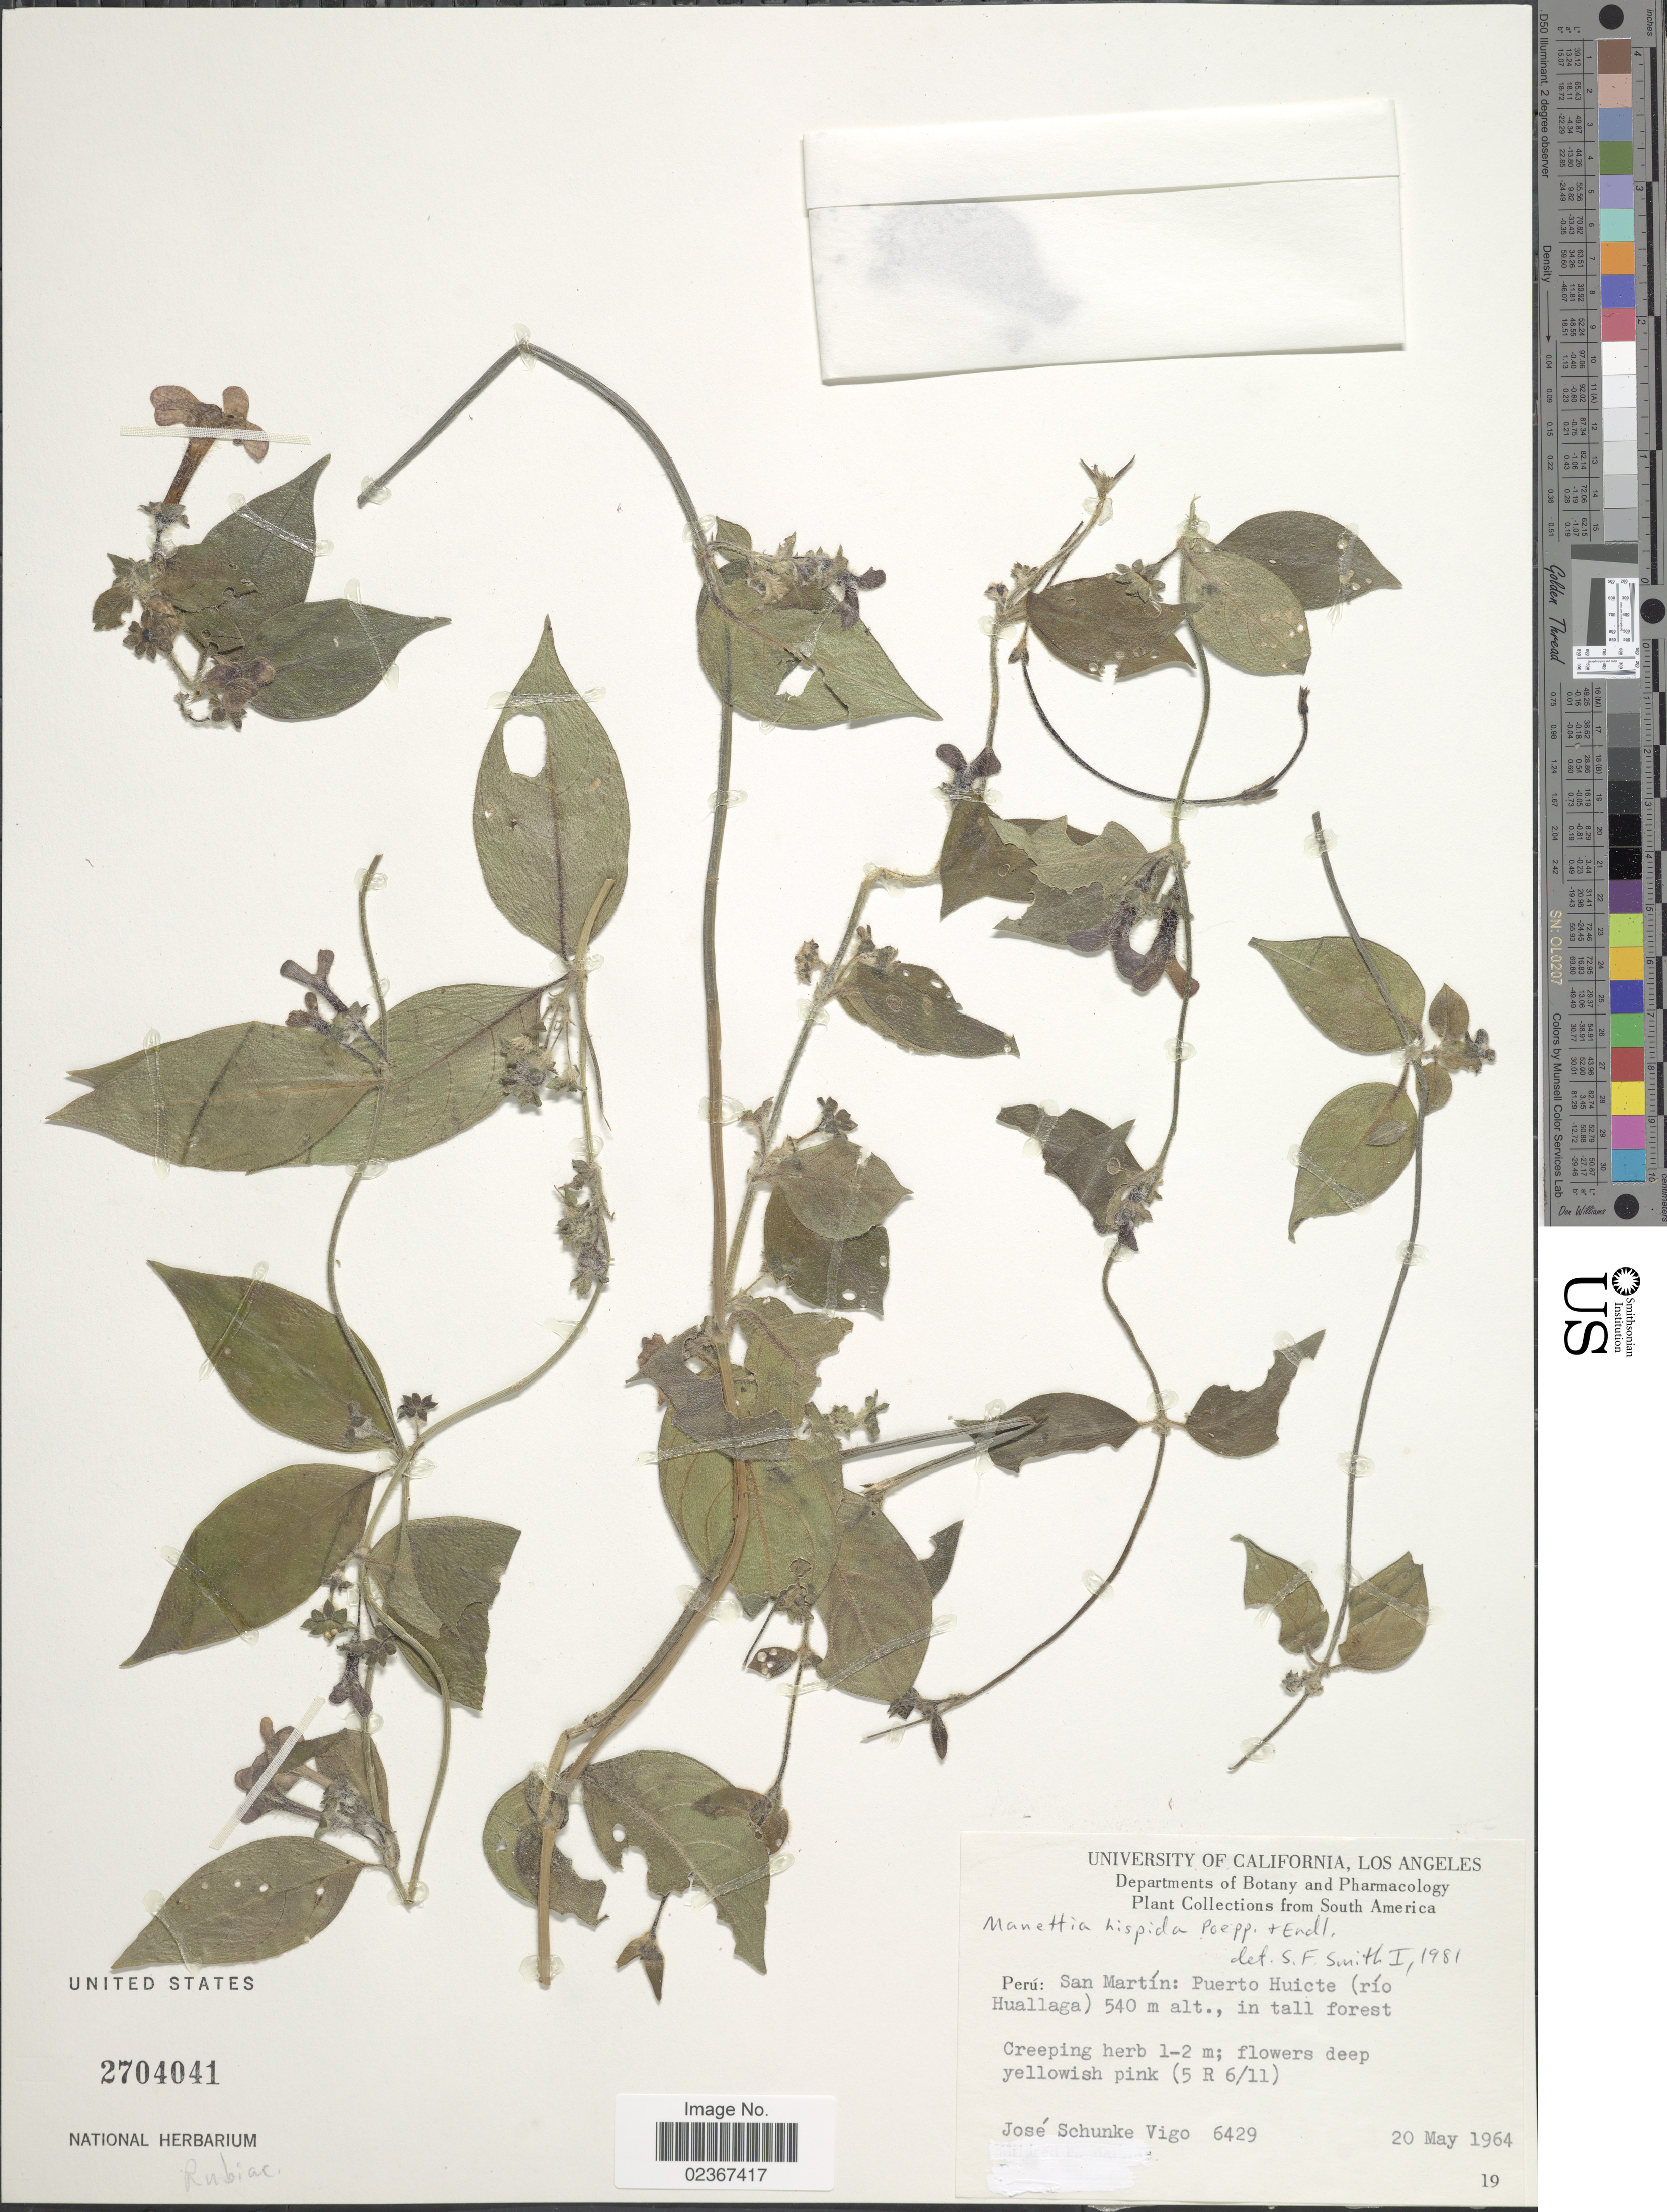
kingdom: Plantae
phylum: Tracheophyta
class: Magnoliopsida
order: Gentianales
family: Rubiaceae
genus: Manettia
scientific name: Manettia hispida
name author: Poepp.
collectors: J. Schunke Vigo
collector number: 6429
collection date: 1964-05-20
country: Peru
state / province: San Martín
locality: Puerto Huicte (rio Huallaga)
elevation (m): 540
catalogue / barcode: US 2704041